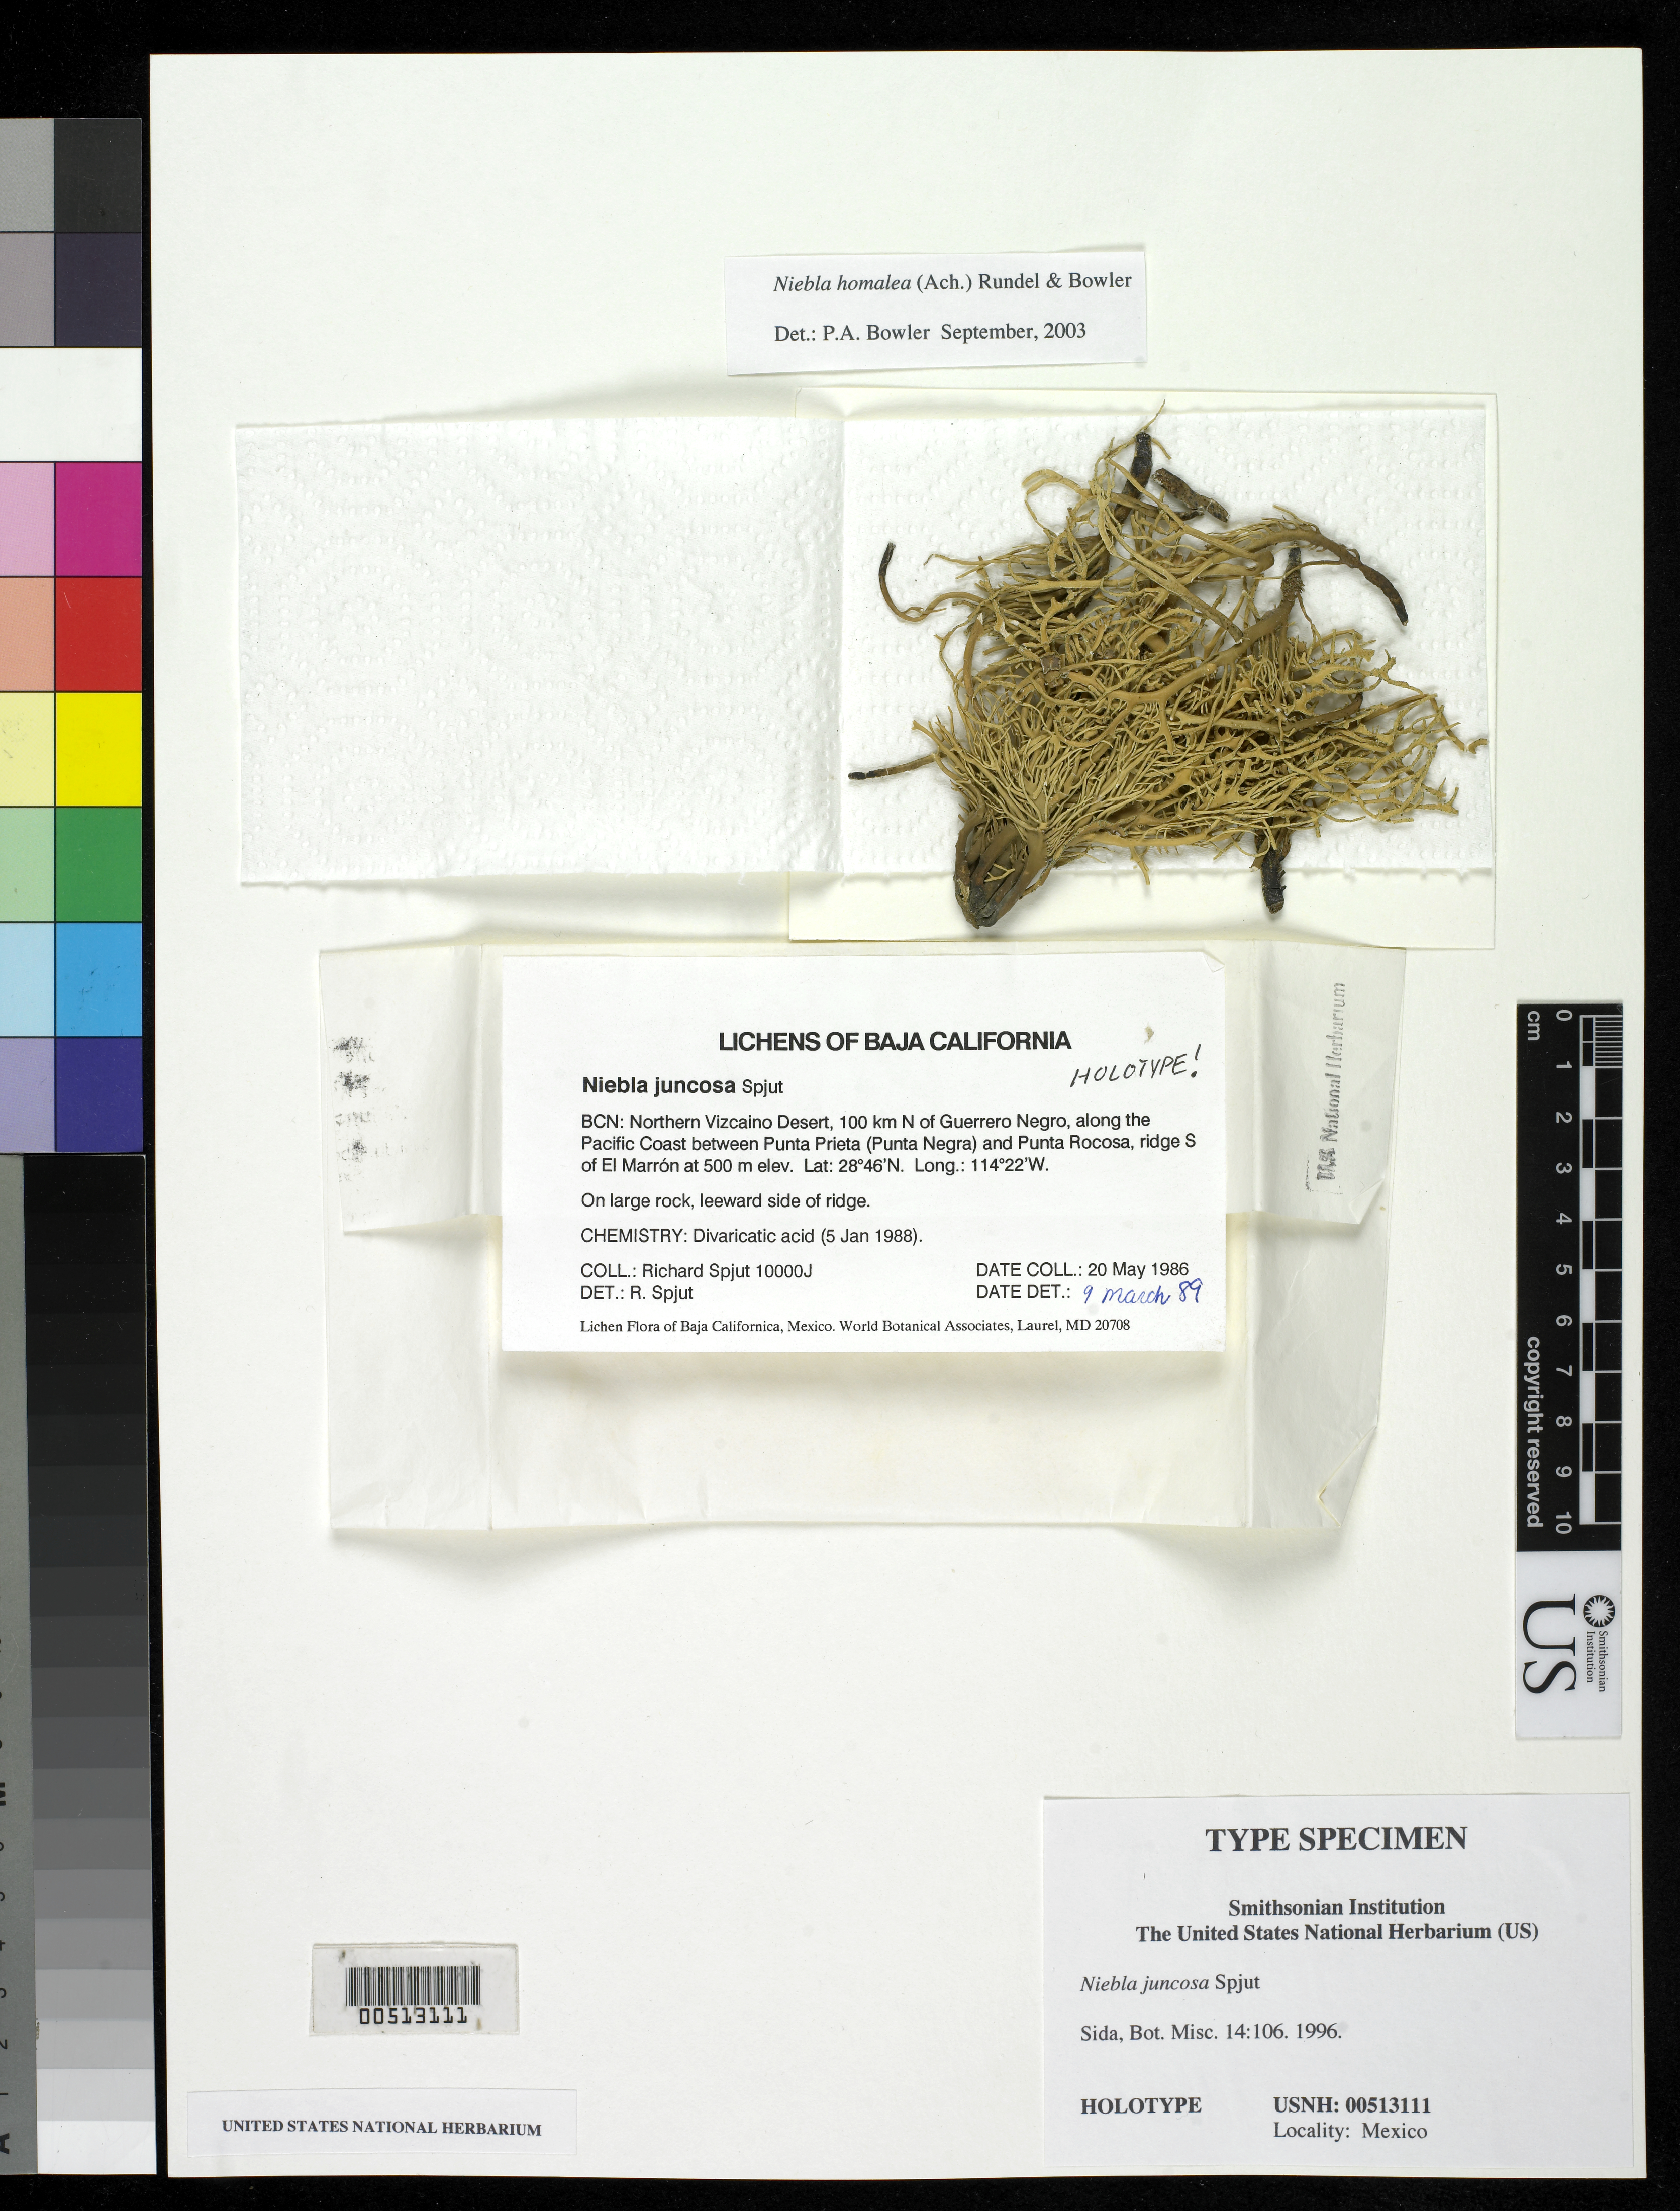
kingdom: Fungi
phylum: Ascomycota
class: Lecanoromycetes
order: Lecanorales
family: Ramalinaceae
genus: Niebla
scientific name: Niebla juncosa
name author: Spjut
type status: Holotype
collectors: R. Spjut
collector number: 10000 j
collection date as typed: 20 May 1986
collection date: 1986-05-20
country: Mexico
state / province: Baja California Norte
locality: Northern Vizcaino Desert, 100 km N of Guerrero Negro, between Punta Prieta (Punta Negra) & Punta Rocosa, ridge S of El Marron.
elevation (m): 500